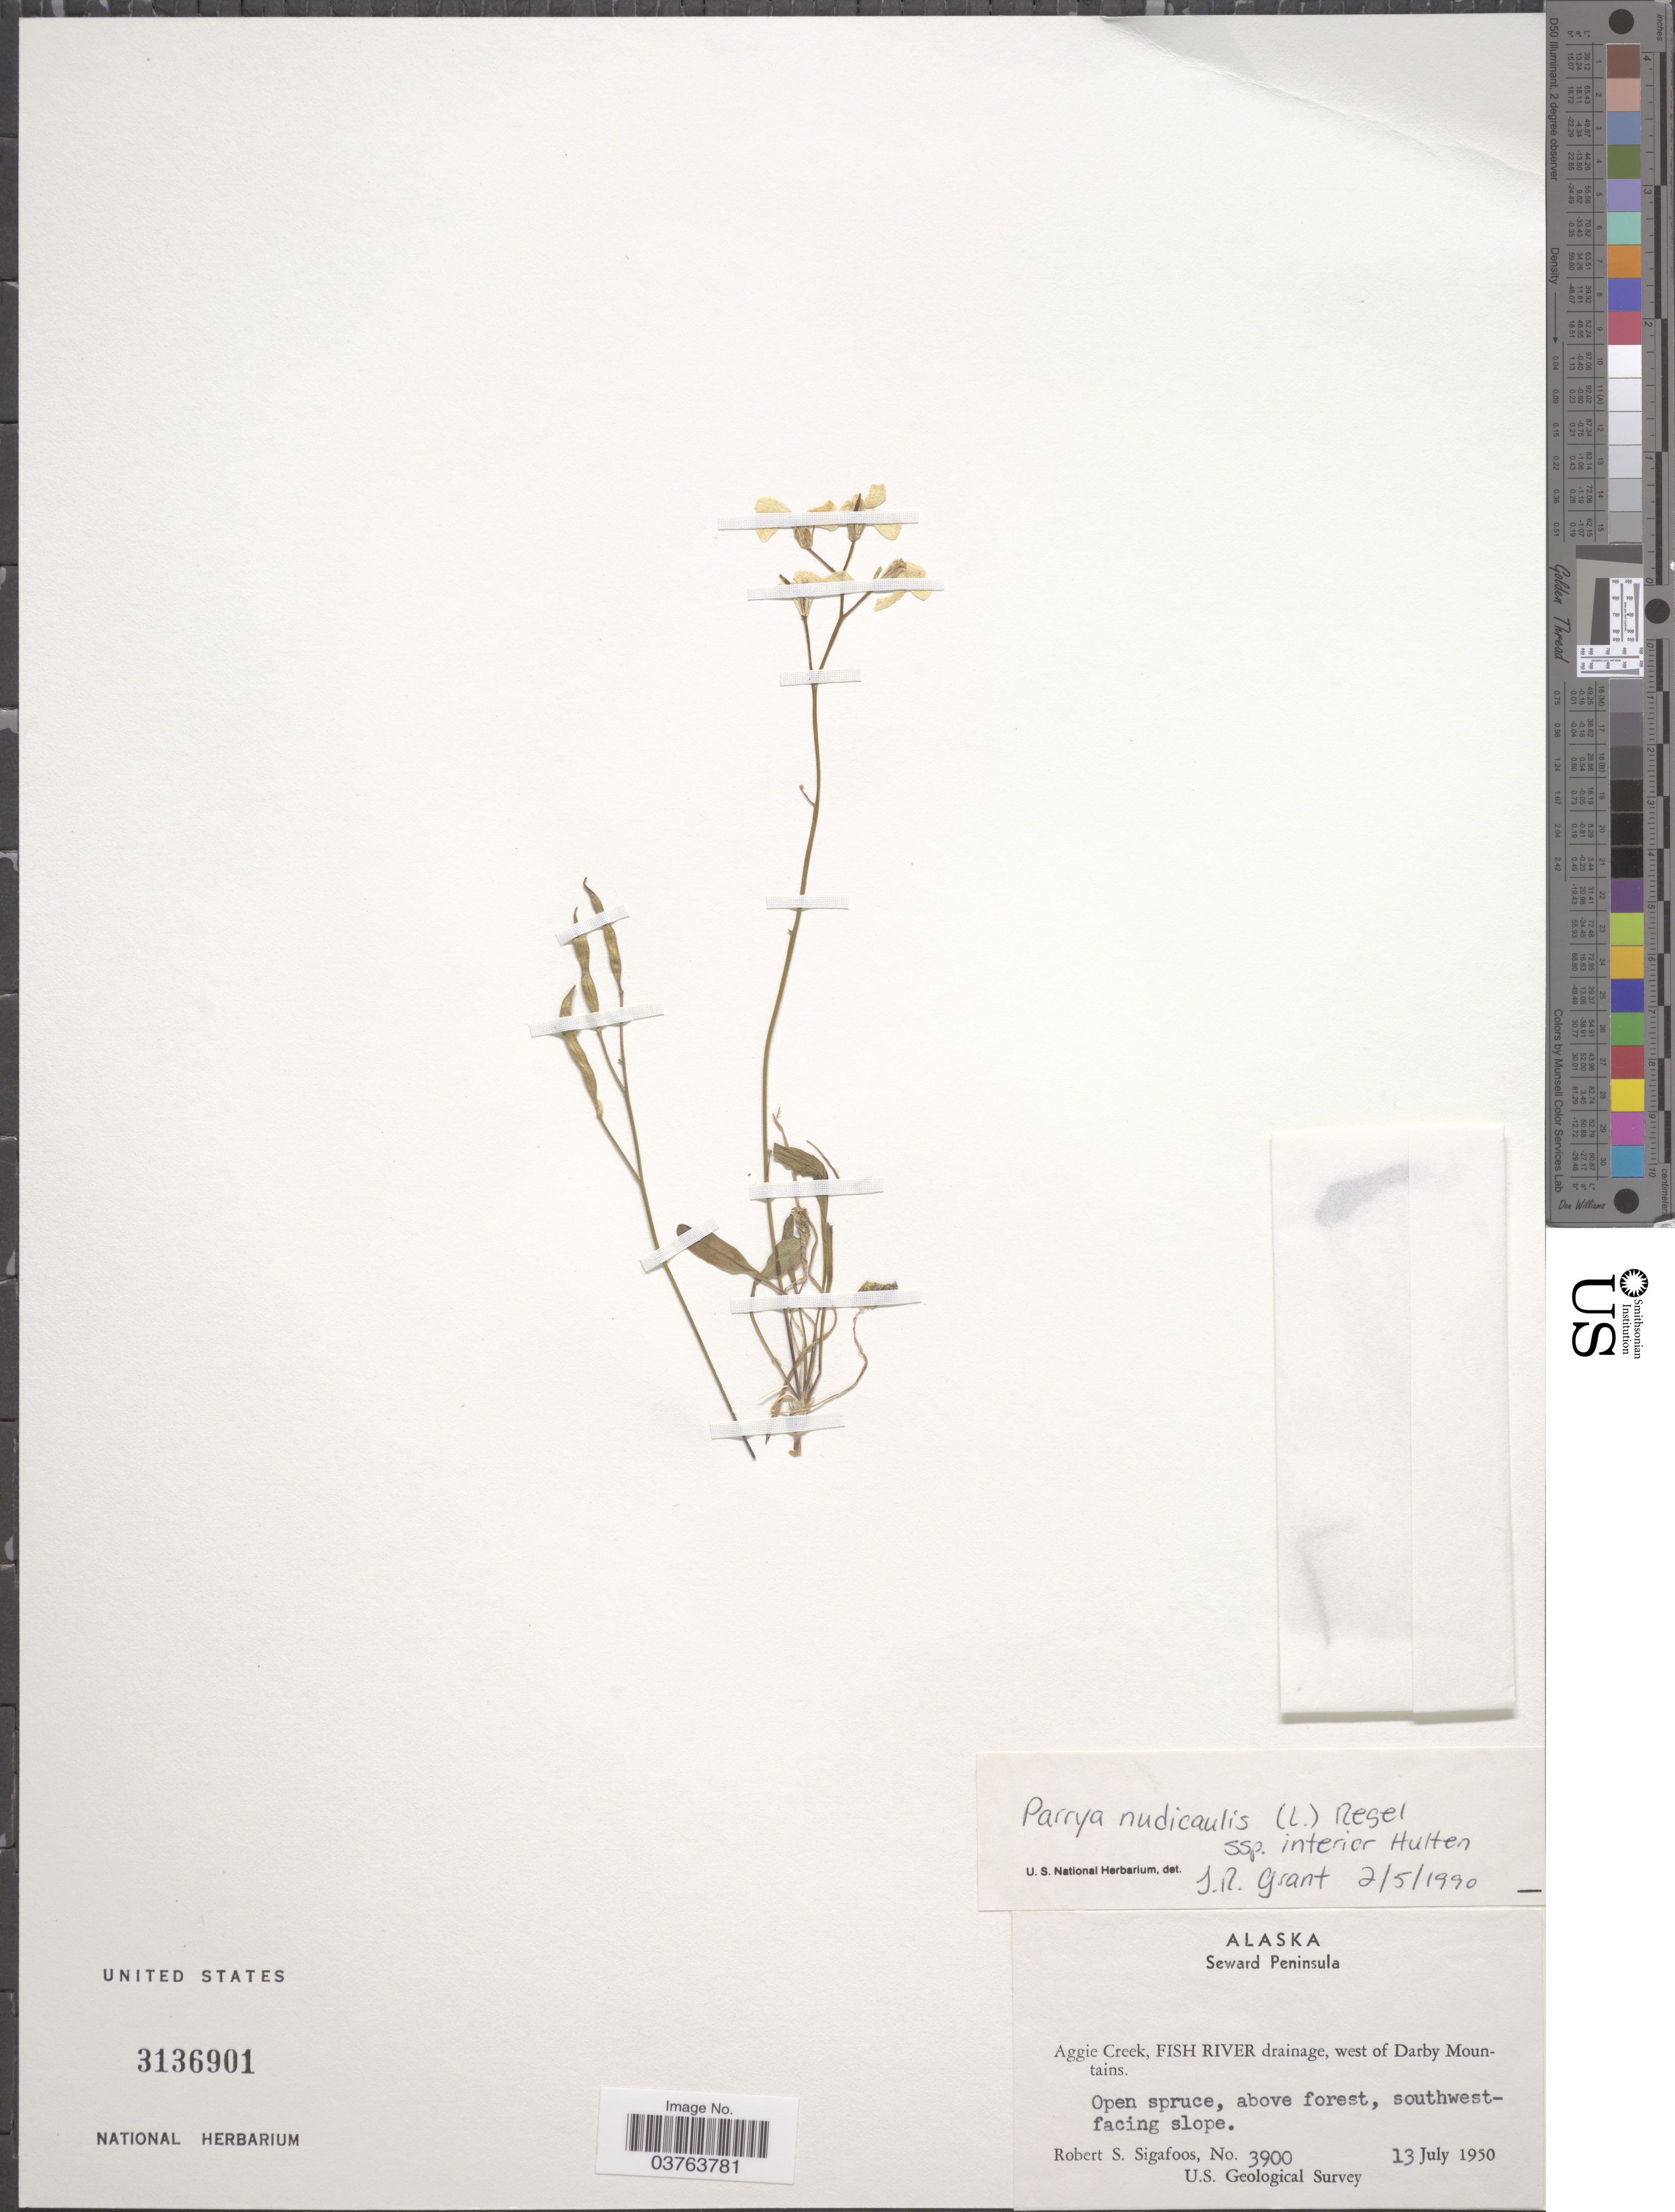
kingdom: Plantae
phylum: Tracheophyta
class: Magnoliopsida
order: Brassicales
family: Brassicaceae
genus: Parrya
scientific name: Parrya nudicaulis subsp. interior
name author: Hultén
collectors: R. Sigafoos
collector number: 3900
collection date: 1950-07-13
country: United States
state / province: Alaska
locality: Seward Peninsula. Aggie Creek, Fish River drainage, west of Darby Mountains. Open spruce, above forest, southwest-facing slope.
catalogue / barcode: US 3136901